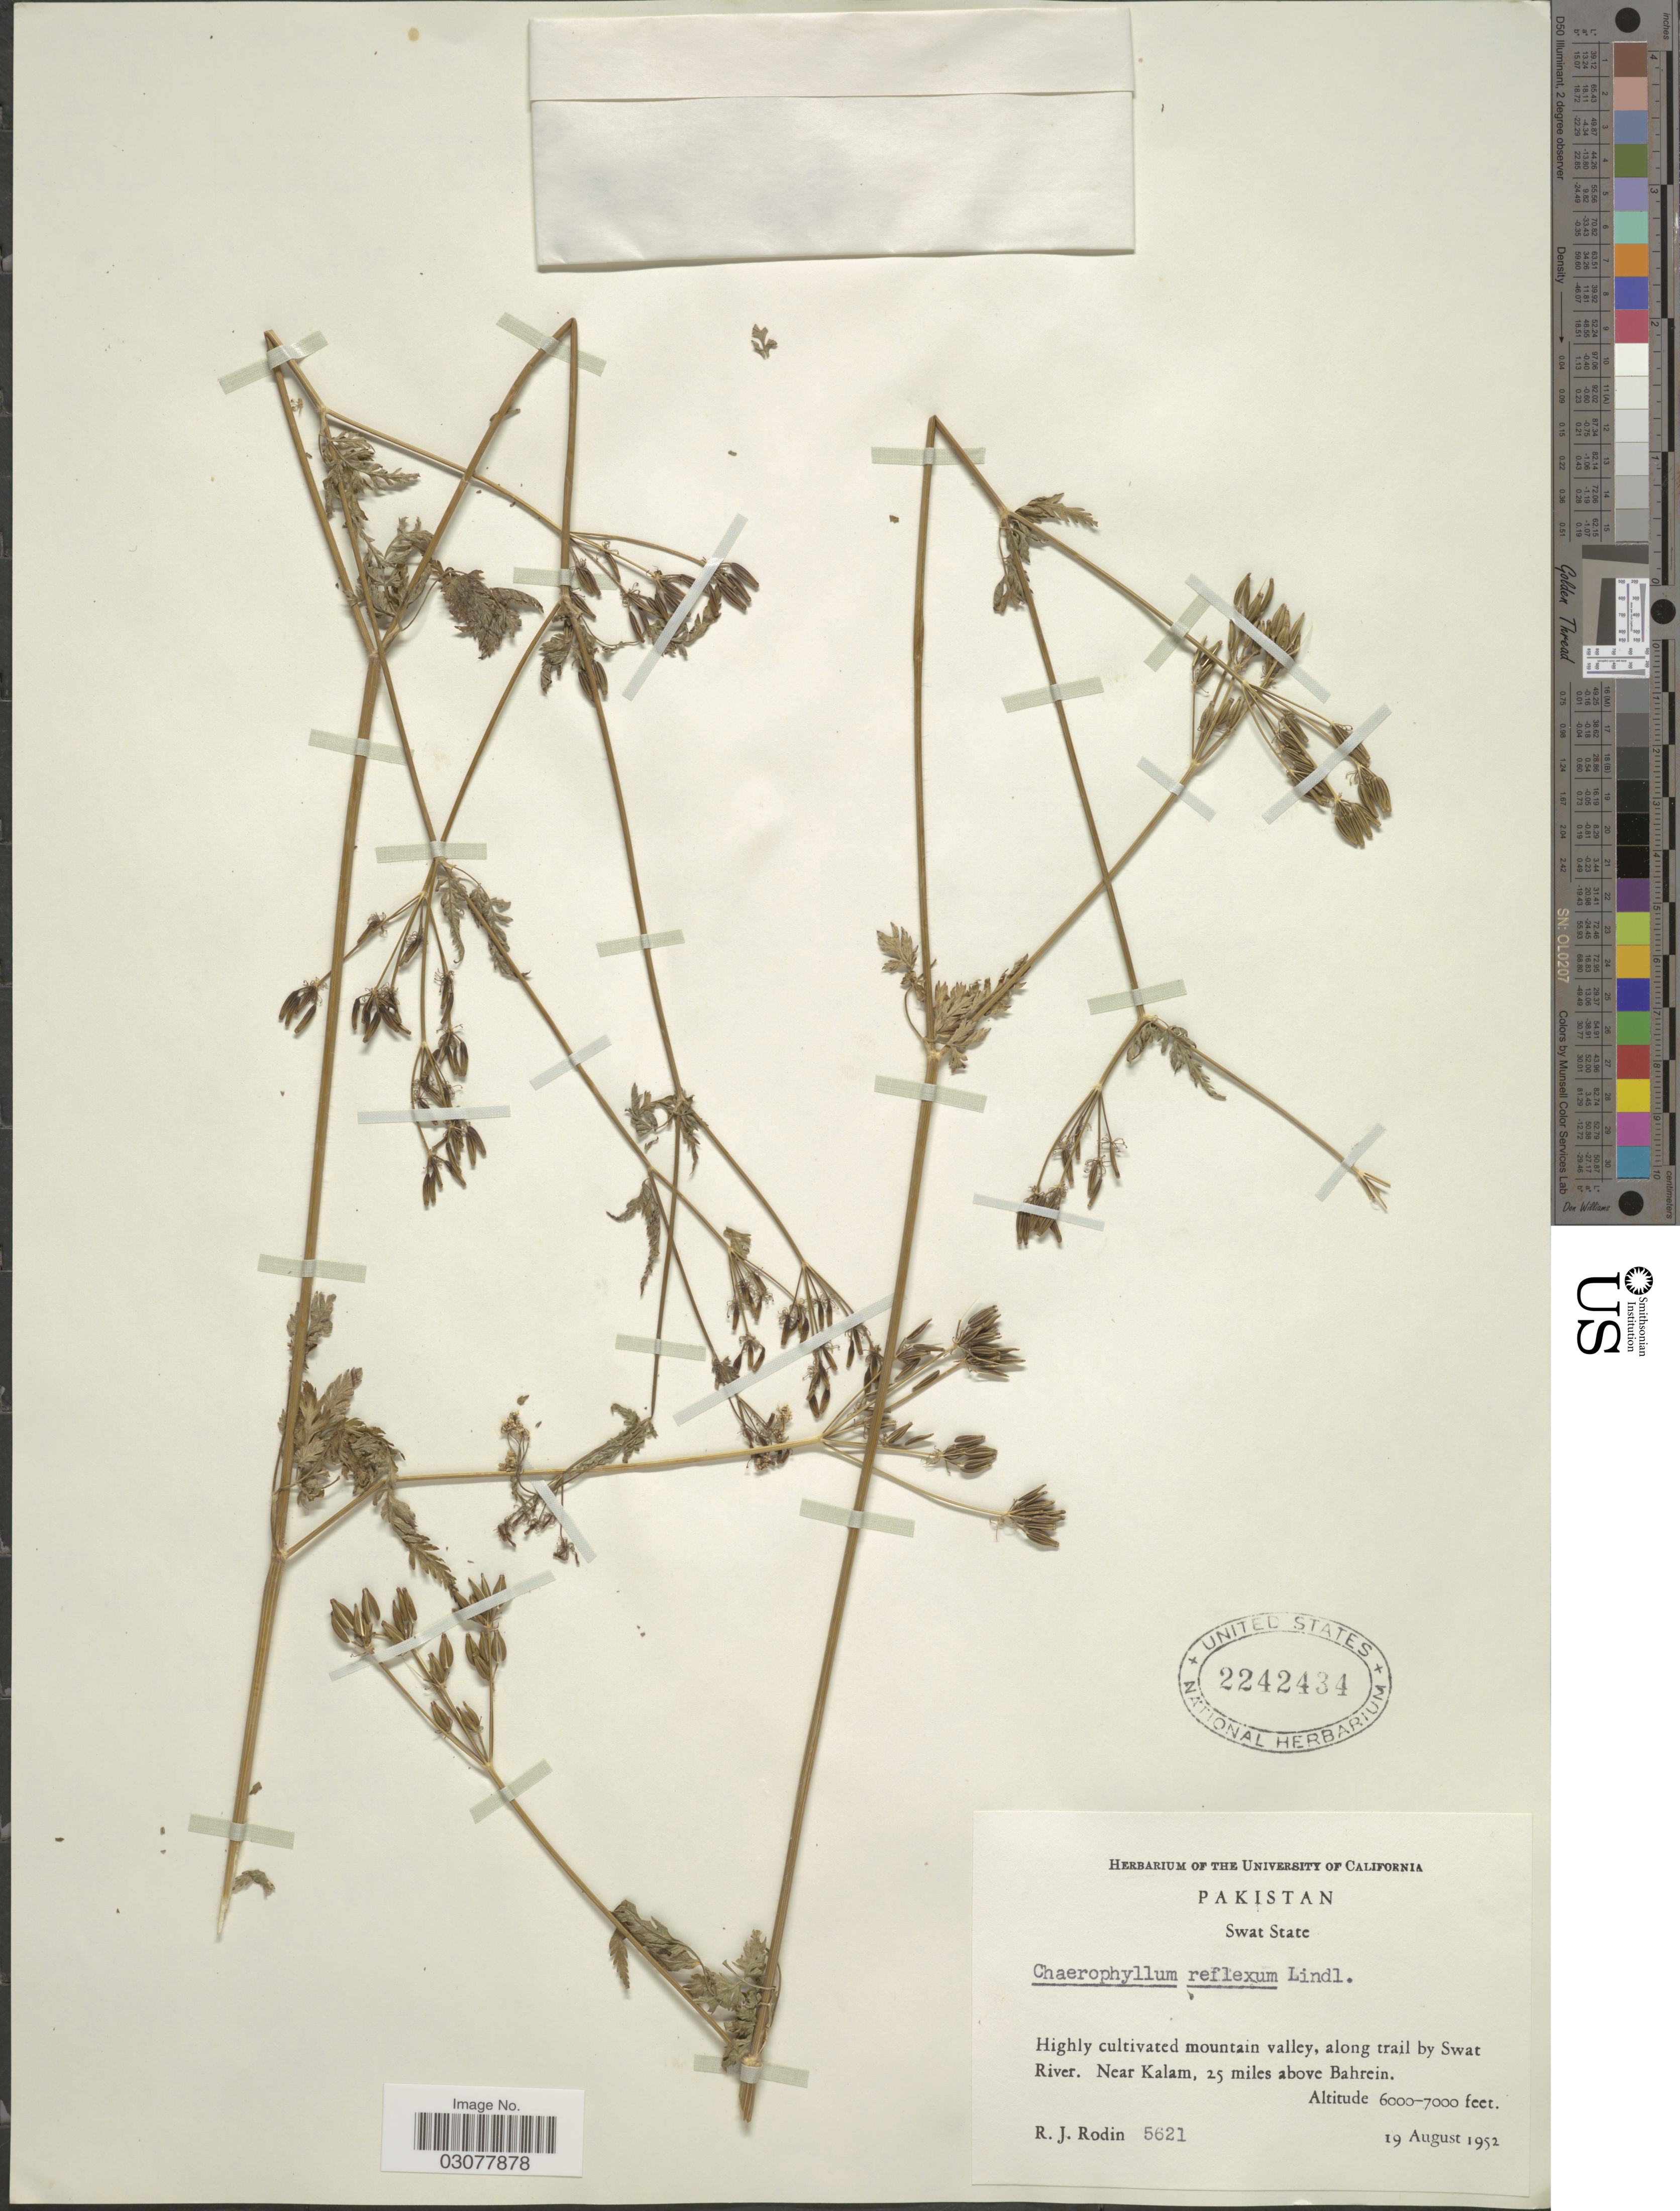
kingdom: Plantae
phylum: Tracheophyta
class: Magnoliopsida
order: Apiales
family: Apiaceae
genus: Chaerophyllum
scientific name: Chaerophyllum reflexum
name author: Bush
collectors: R. J. Rodin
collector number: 5621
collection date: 1952-08-19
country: Pakistan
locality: Swat State, Highly cultivated mountain valley, along trail by Swat River. Near Kalam, 25 miles above Bahrein.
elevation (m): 1829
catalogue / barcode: US 2242434